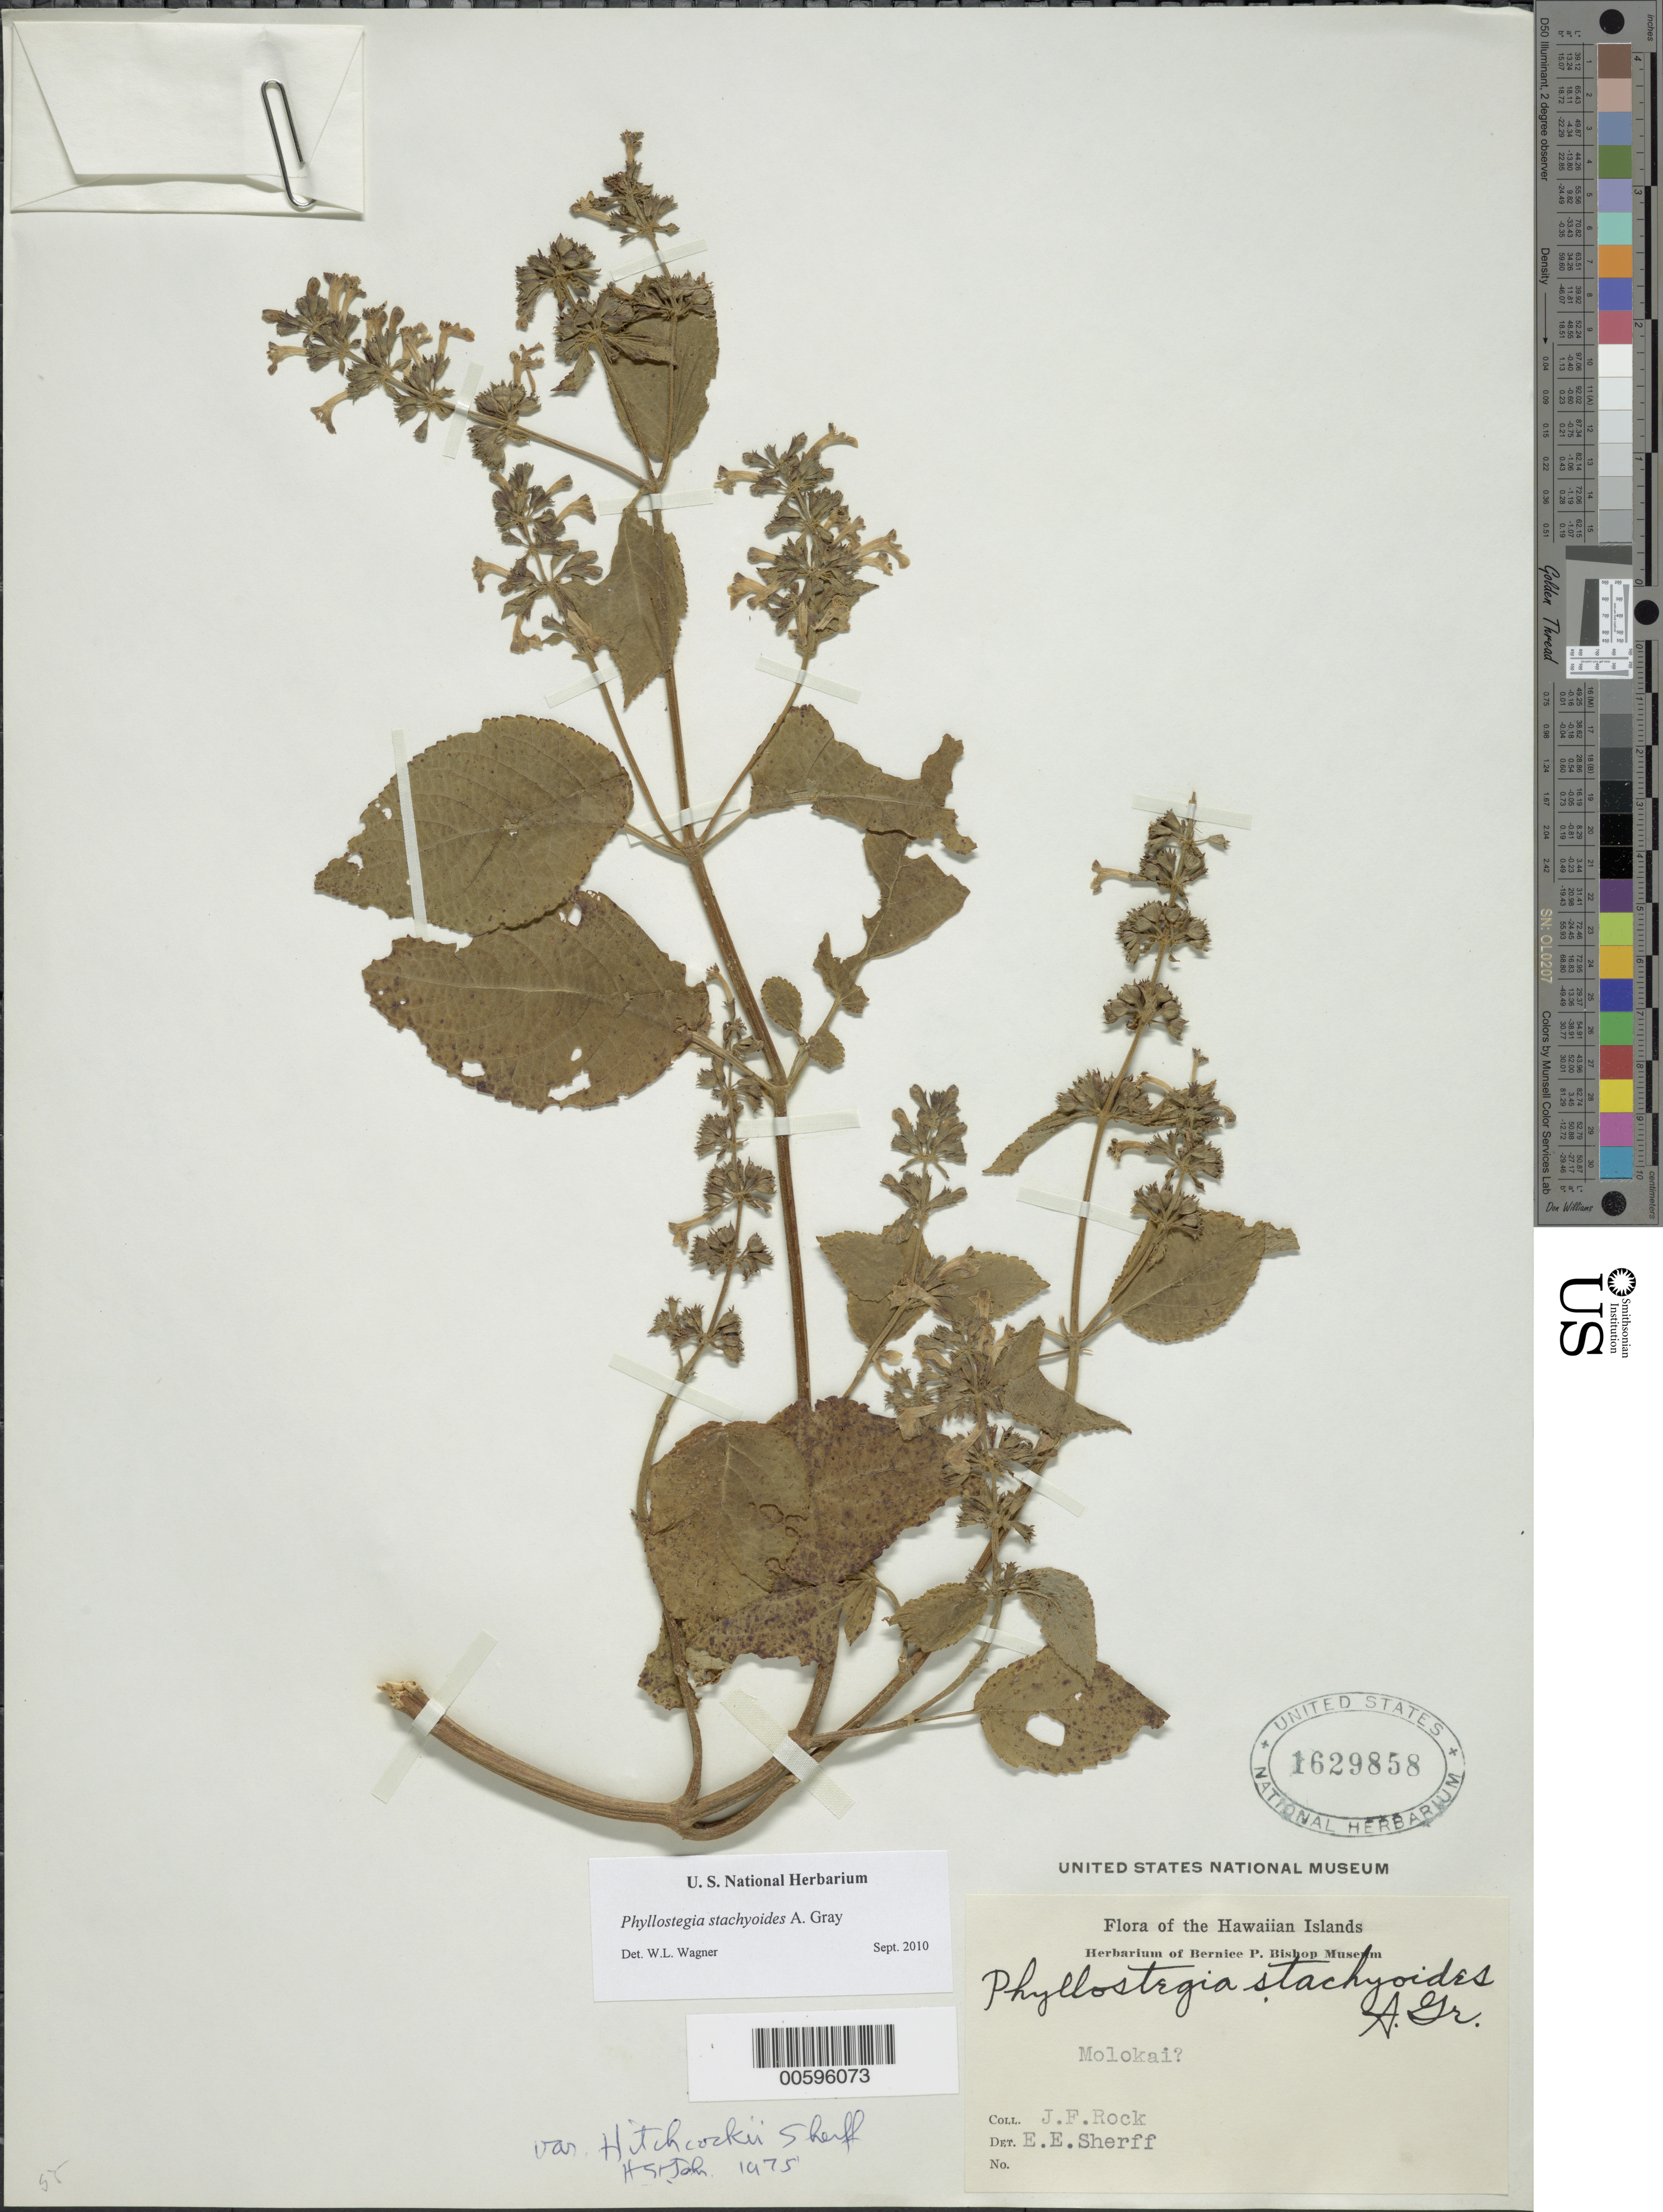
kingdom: Plantae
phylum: Tracheophyta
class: Magnoliopsida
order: Lamiales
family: Lamiaceae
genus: Phyllostegia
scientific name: Phyllostegia stachyoides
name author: A. Gray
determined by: Wagner, W. L., (BOT), Smithsonian Institution - National Museum of Natural History (UNITED STATES)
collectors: J. F. Rock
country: United States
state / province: Hawaii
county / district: Maui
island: Moloka'i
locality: Molokai?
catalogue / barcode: US 1629858